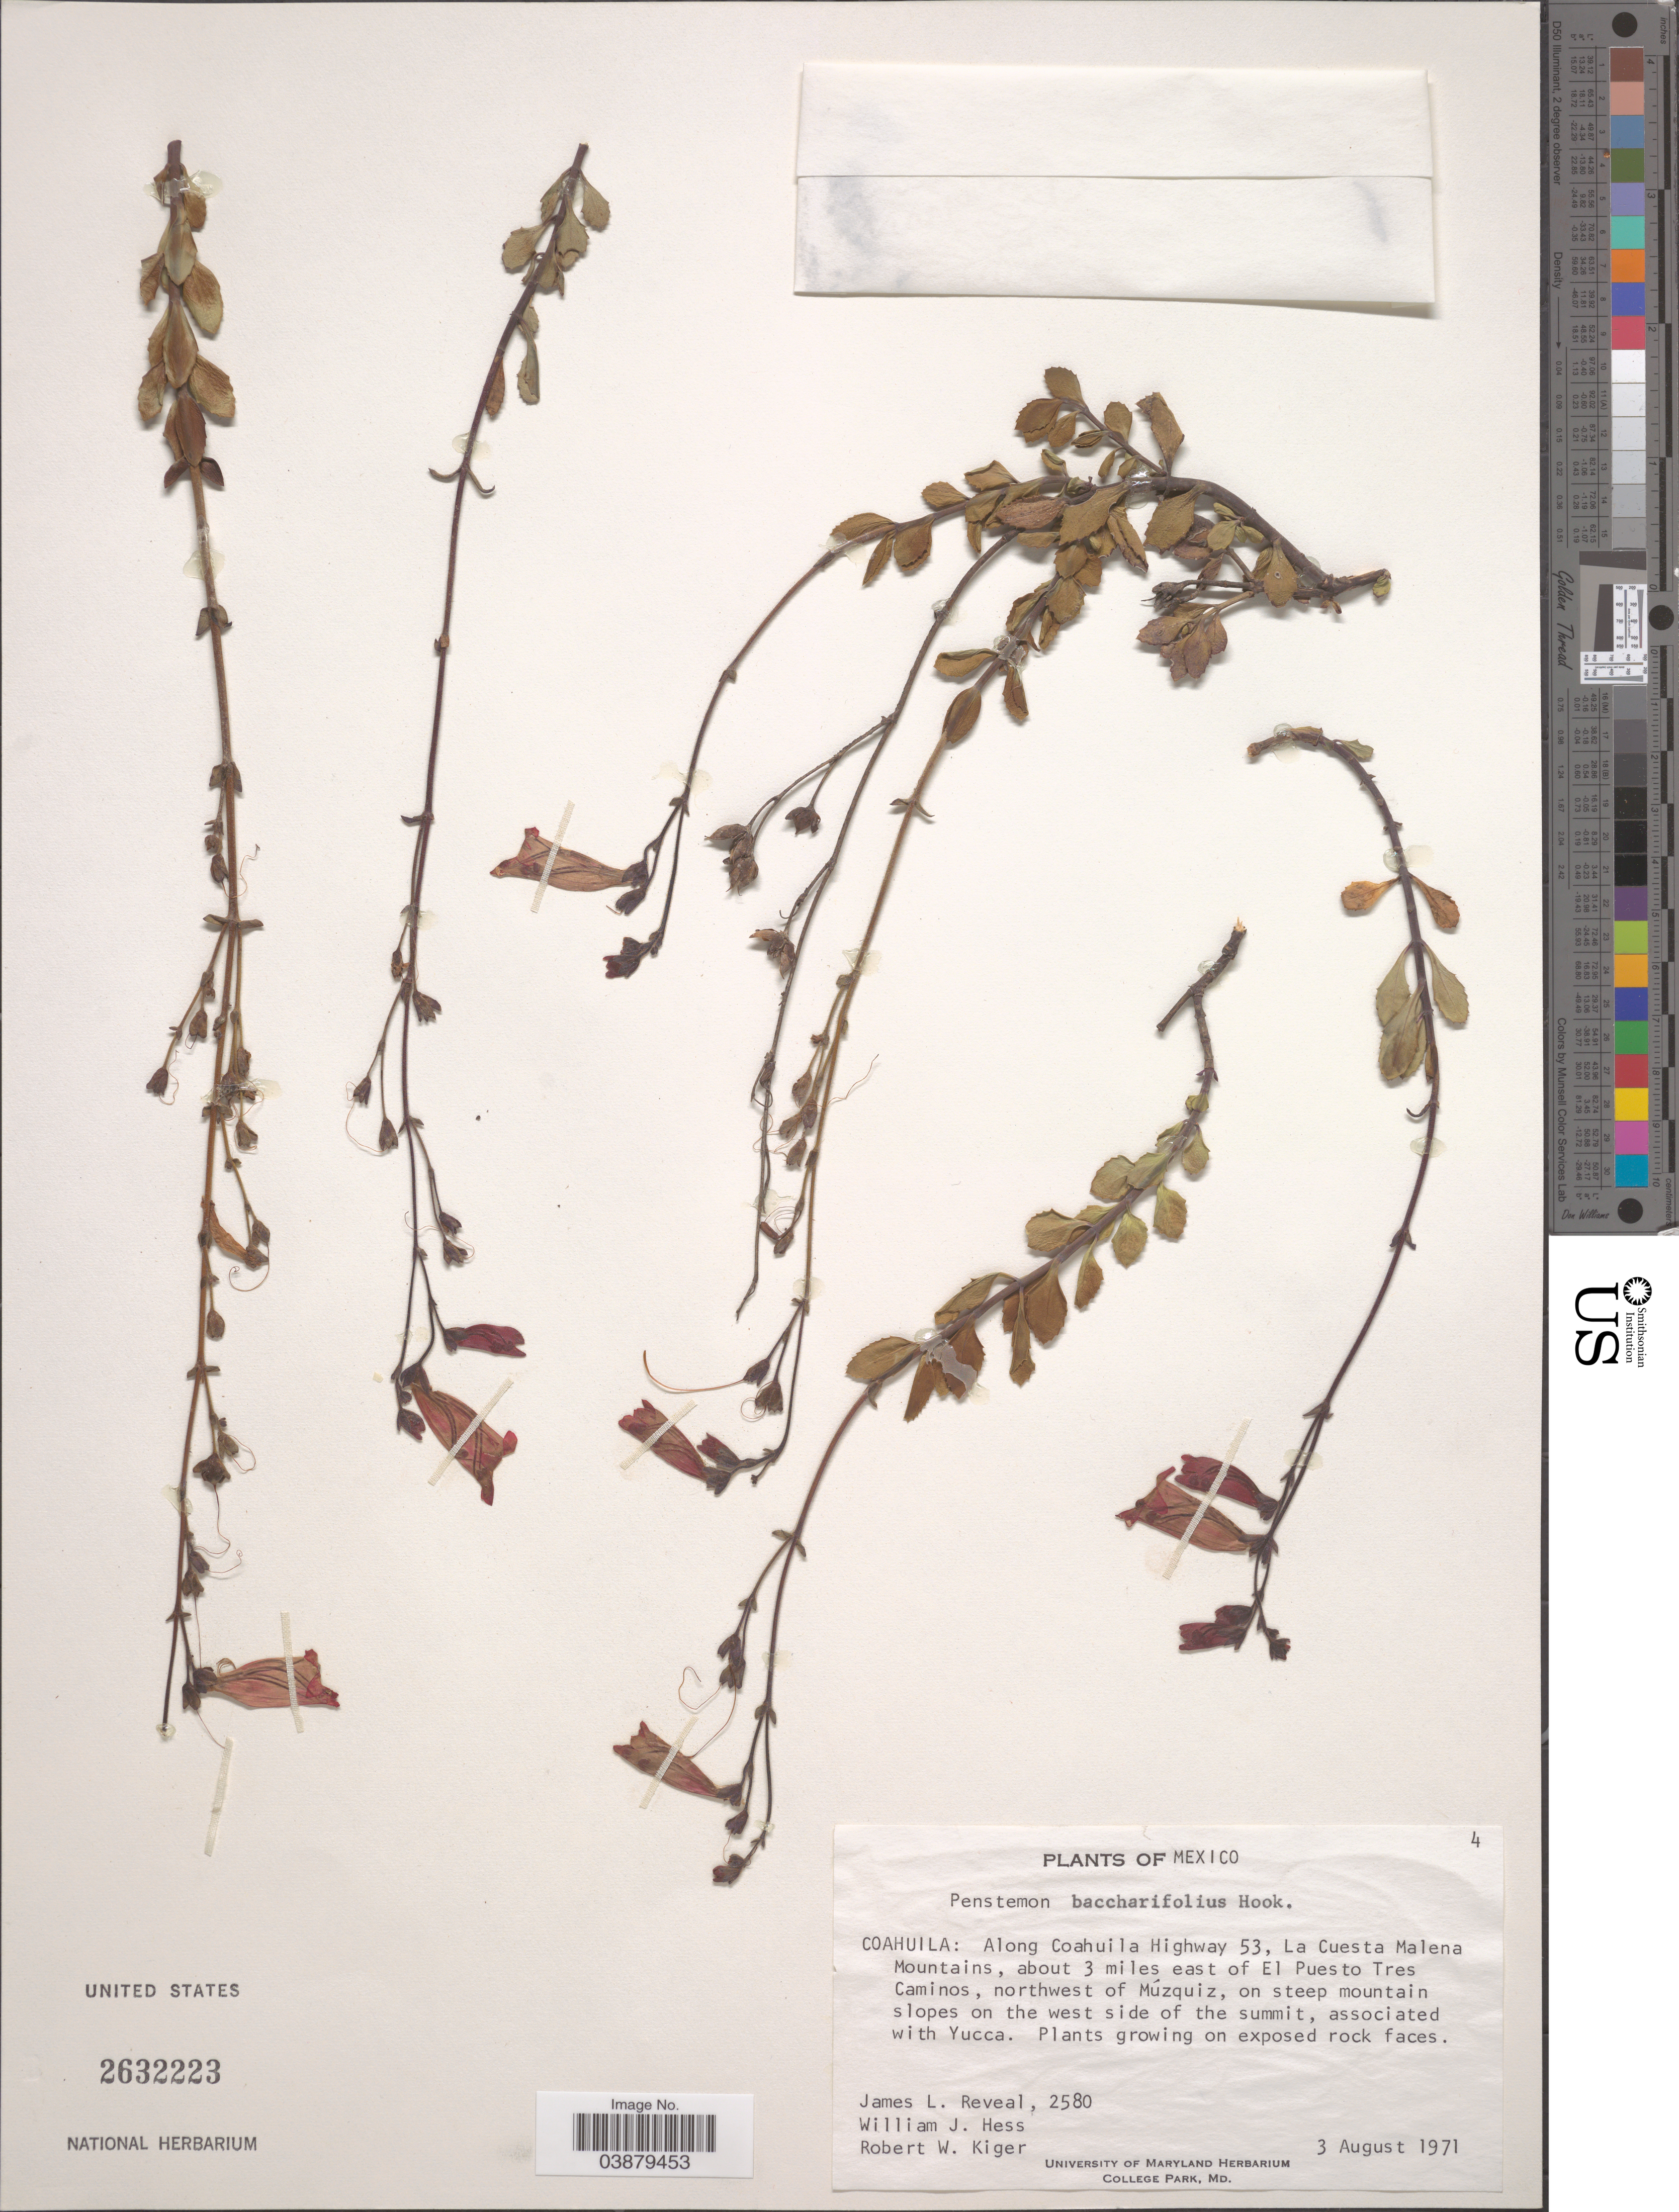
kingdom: Plantae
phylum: Tracheophyta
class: Magnoliopsida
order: Lamiales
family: Plantaginaceae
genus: Penstemon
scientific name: Penstemon baccharifolius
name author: Hook.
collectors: J. L. Reveal, W. Hess & R. Kiger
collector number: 2580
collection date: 1971-08-03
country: Mexico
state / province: Coahuila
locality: Along Coahuila Highway 53, La Cuesta Malena Mountains, about 3 miles east of Pues Tres Caminos, northwest of Múzquiz, on steep mountain slopes on the west side of the summit.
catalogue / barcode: US 2632223